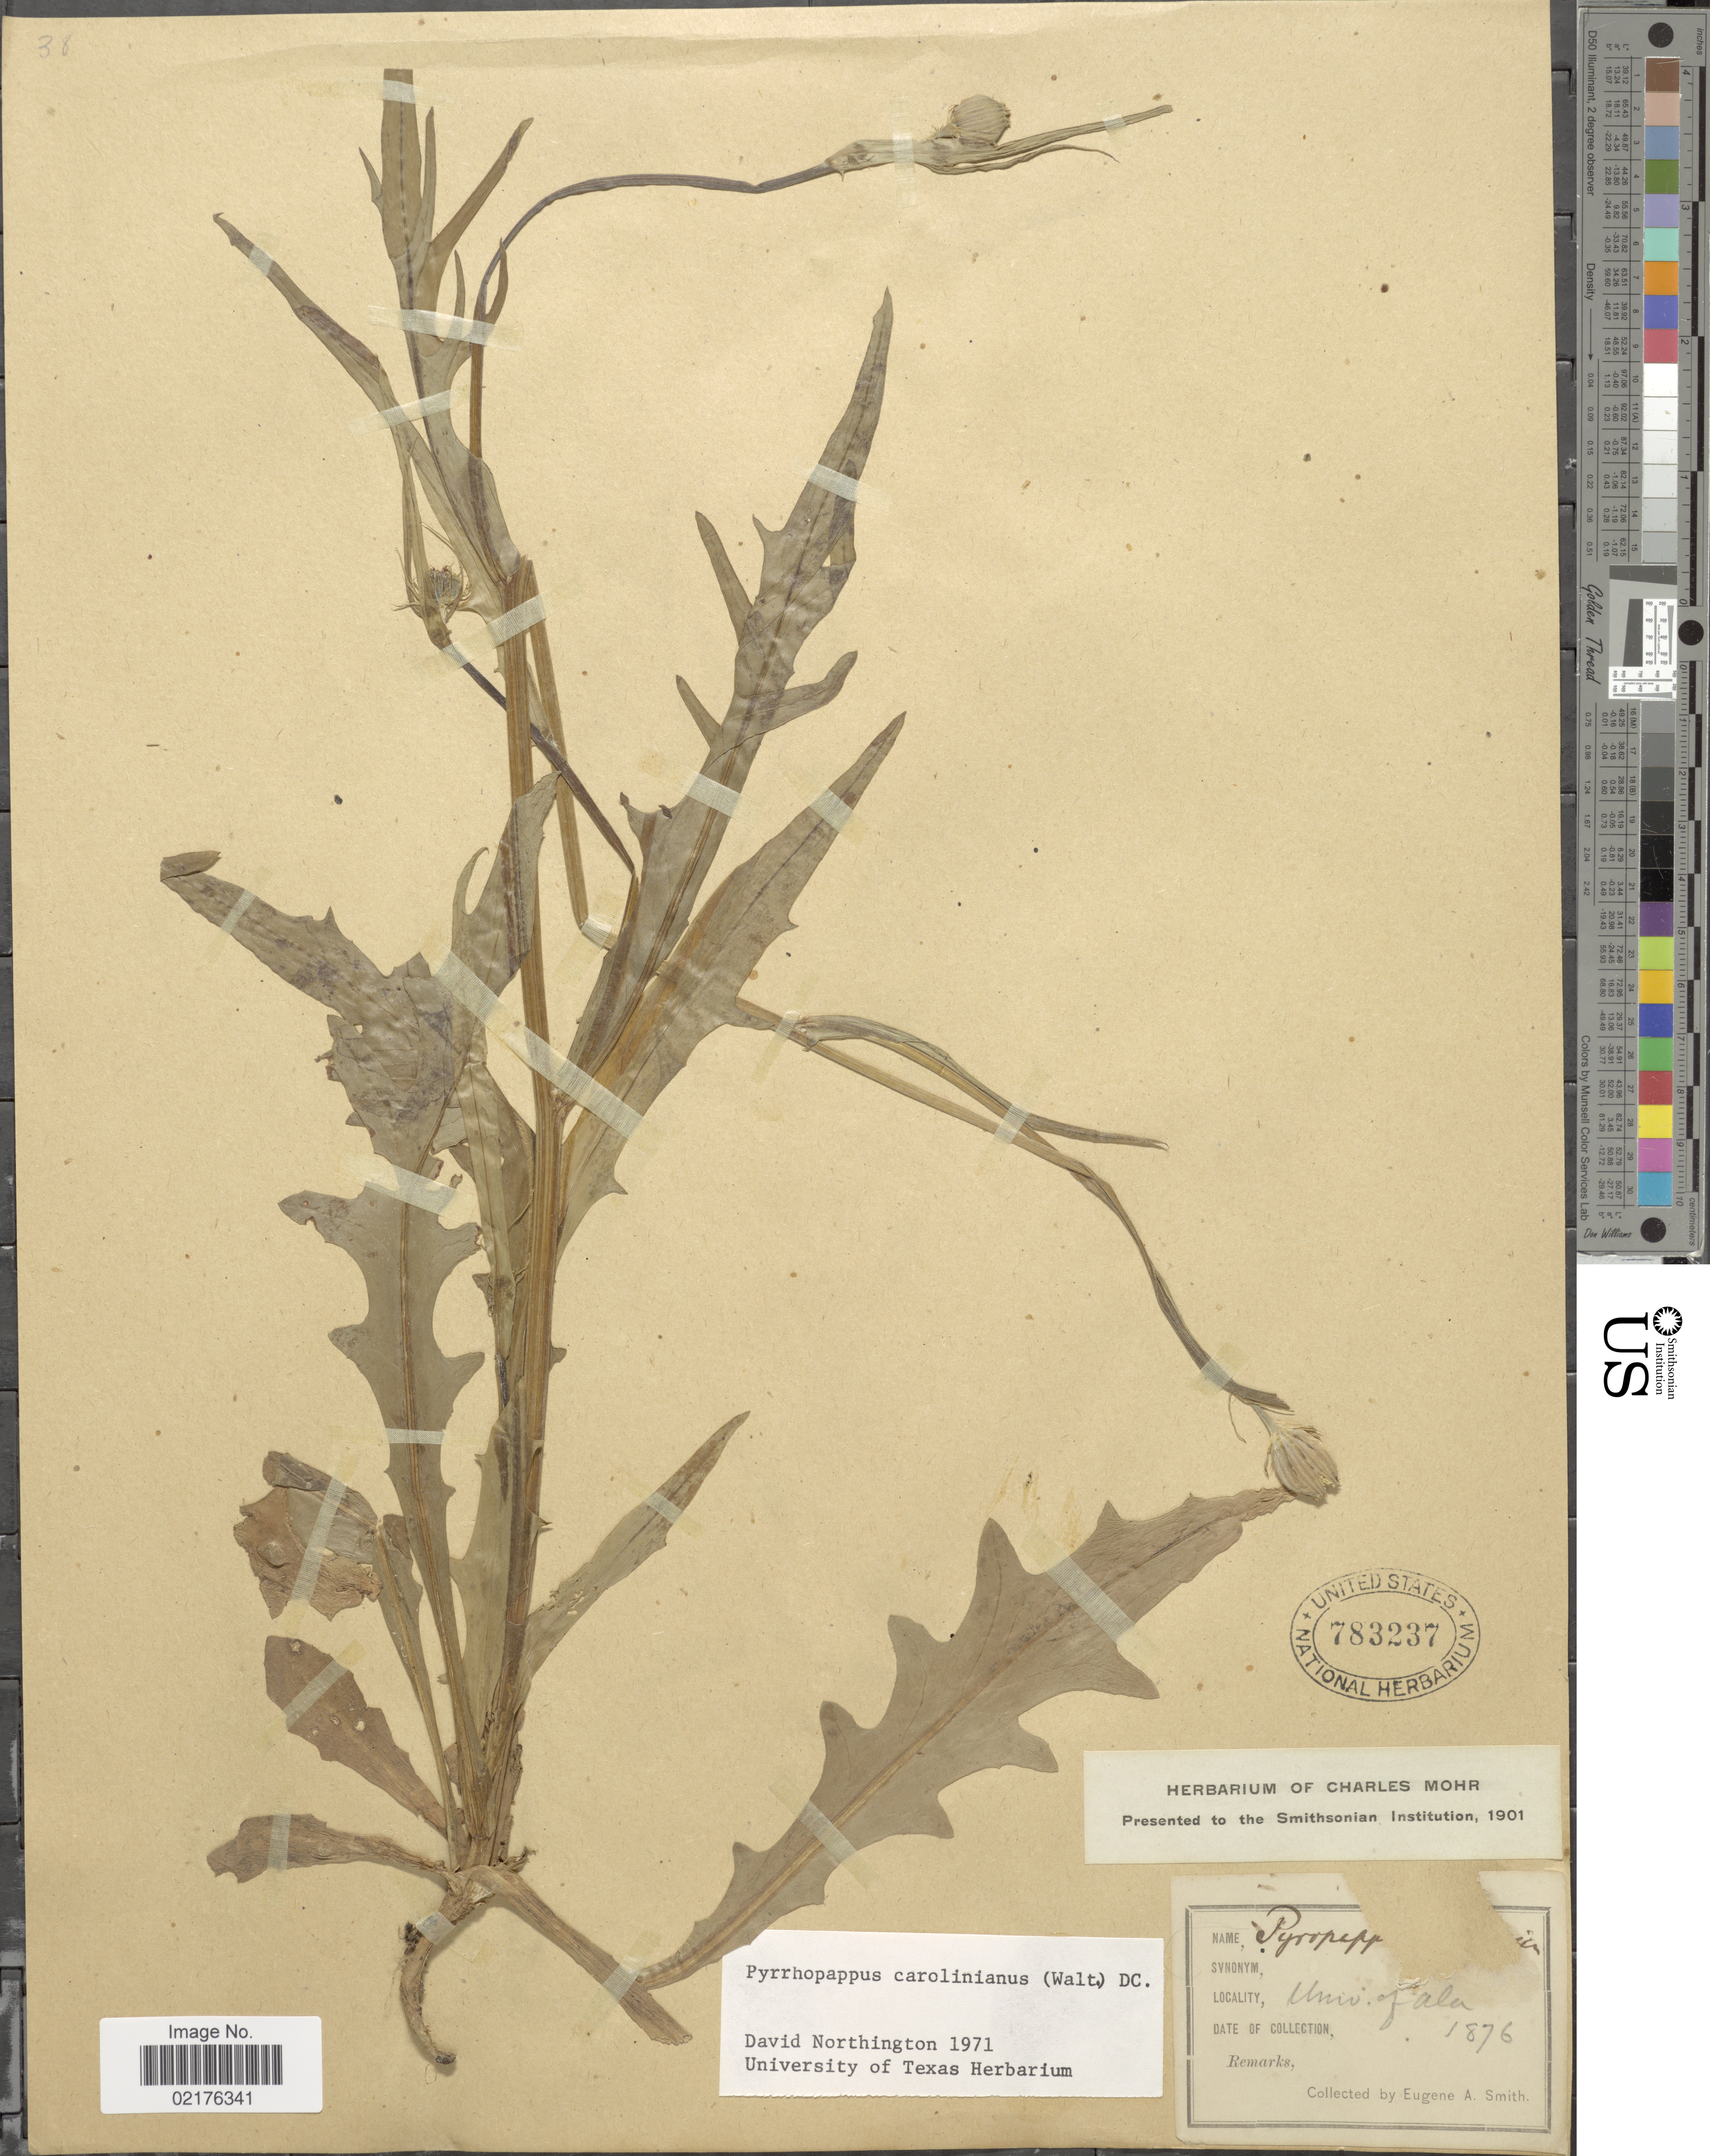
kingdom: Plantae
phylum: Tracheophyta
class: Magnoliopsida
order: Asterales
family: Asteraceae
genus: Pyrrhopappus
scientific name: Pyrrhopappus carolinianus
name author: (Walter) DC.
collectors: E. A. Smith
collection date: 1876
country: United States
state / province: Alabama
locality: Univ of Ala.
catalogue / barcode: US 783237